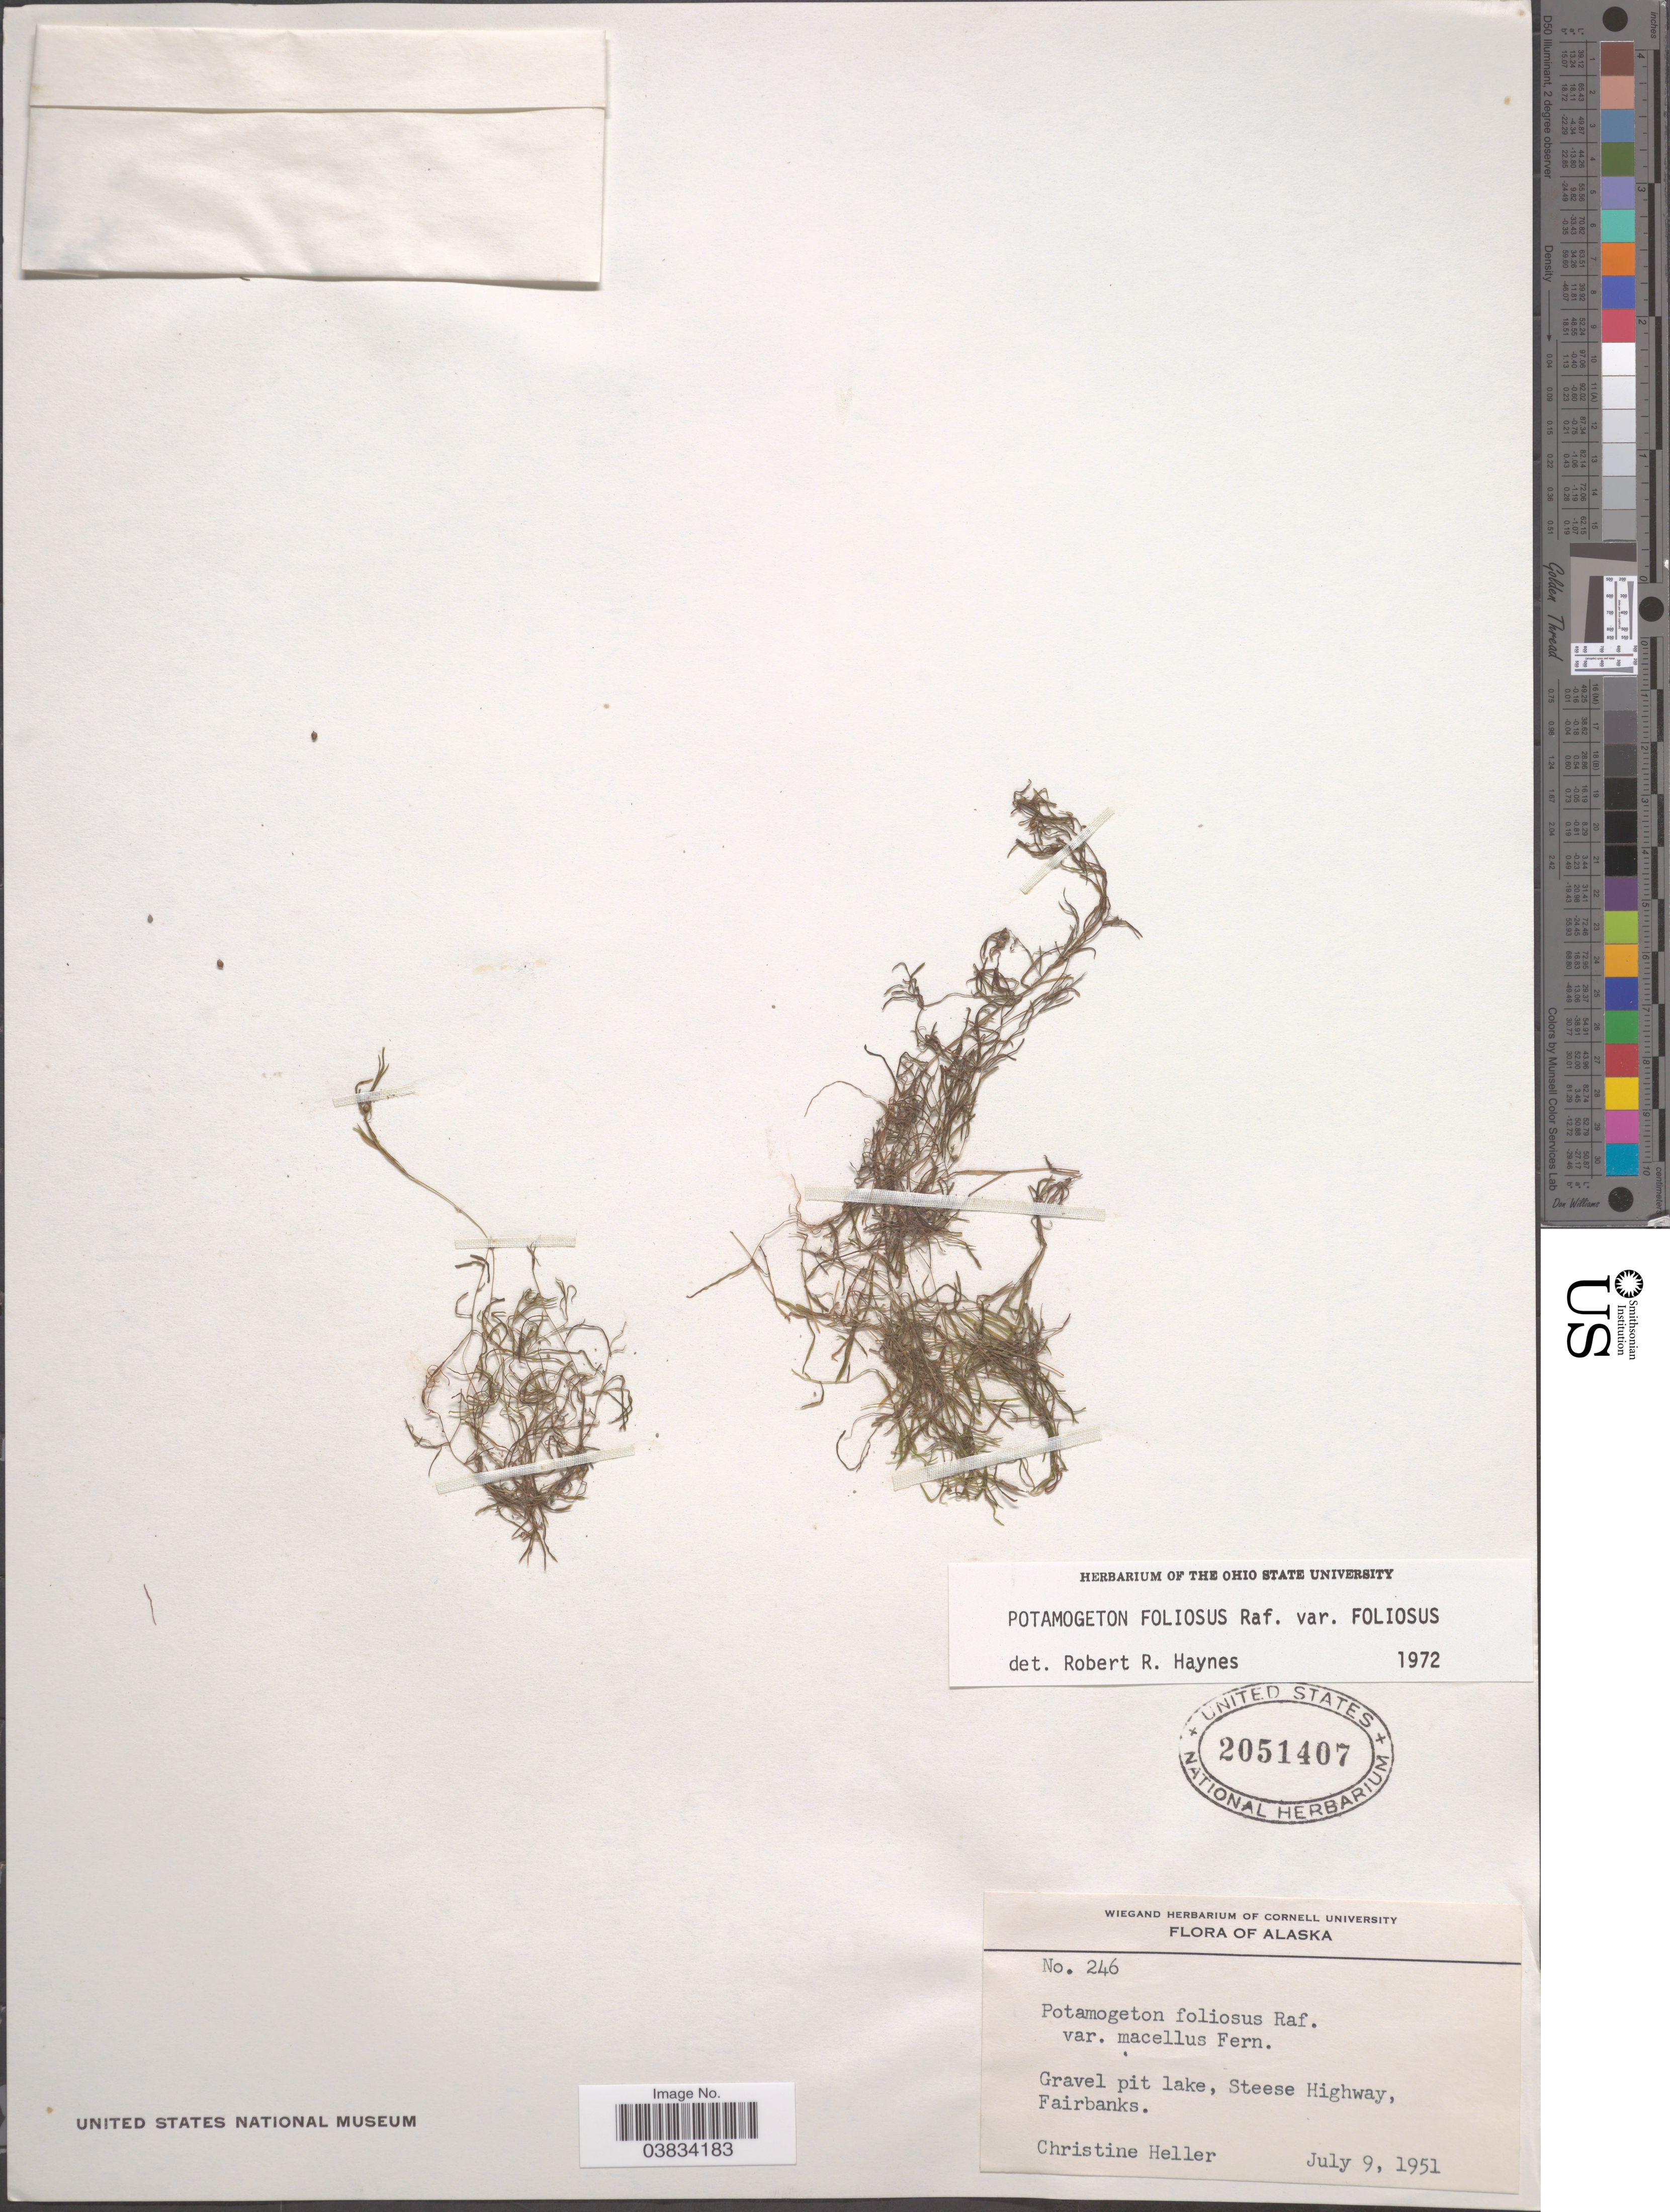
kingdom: Plantae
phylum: Tracheophyta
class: Liliopsida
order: Alismatales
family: Potamogetonaceae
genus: Potamogeton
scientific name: Potamogeton foliosus var. foliosus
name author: Raf.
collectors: C. Heller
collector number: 246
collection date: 1951-07-09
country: United States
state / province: Alaska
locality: Gravel pit lake, Steese Highway, Fairbanks.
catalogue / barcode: US 2051407